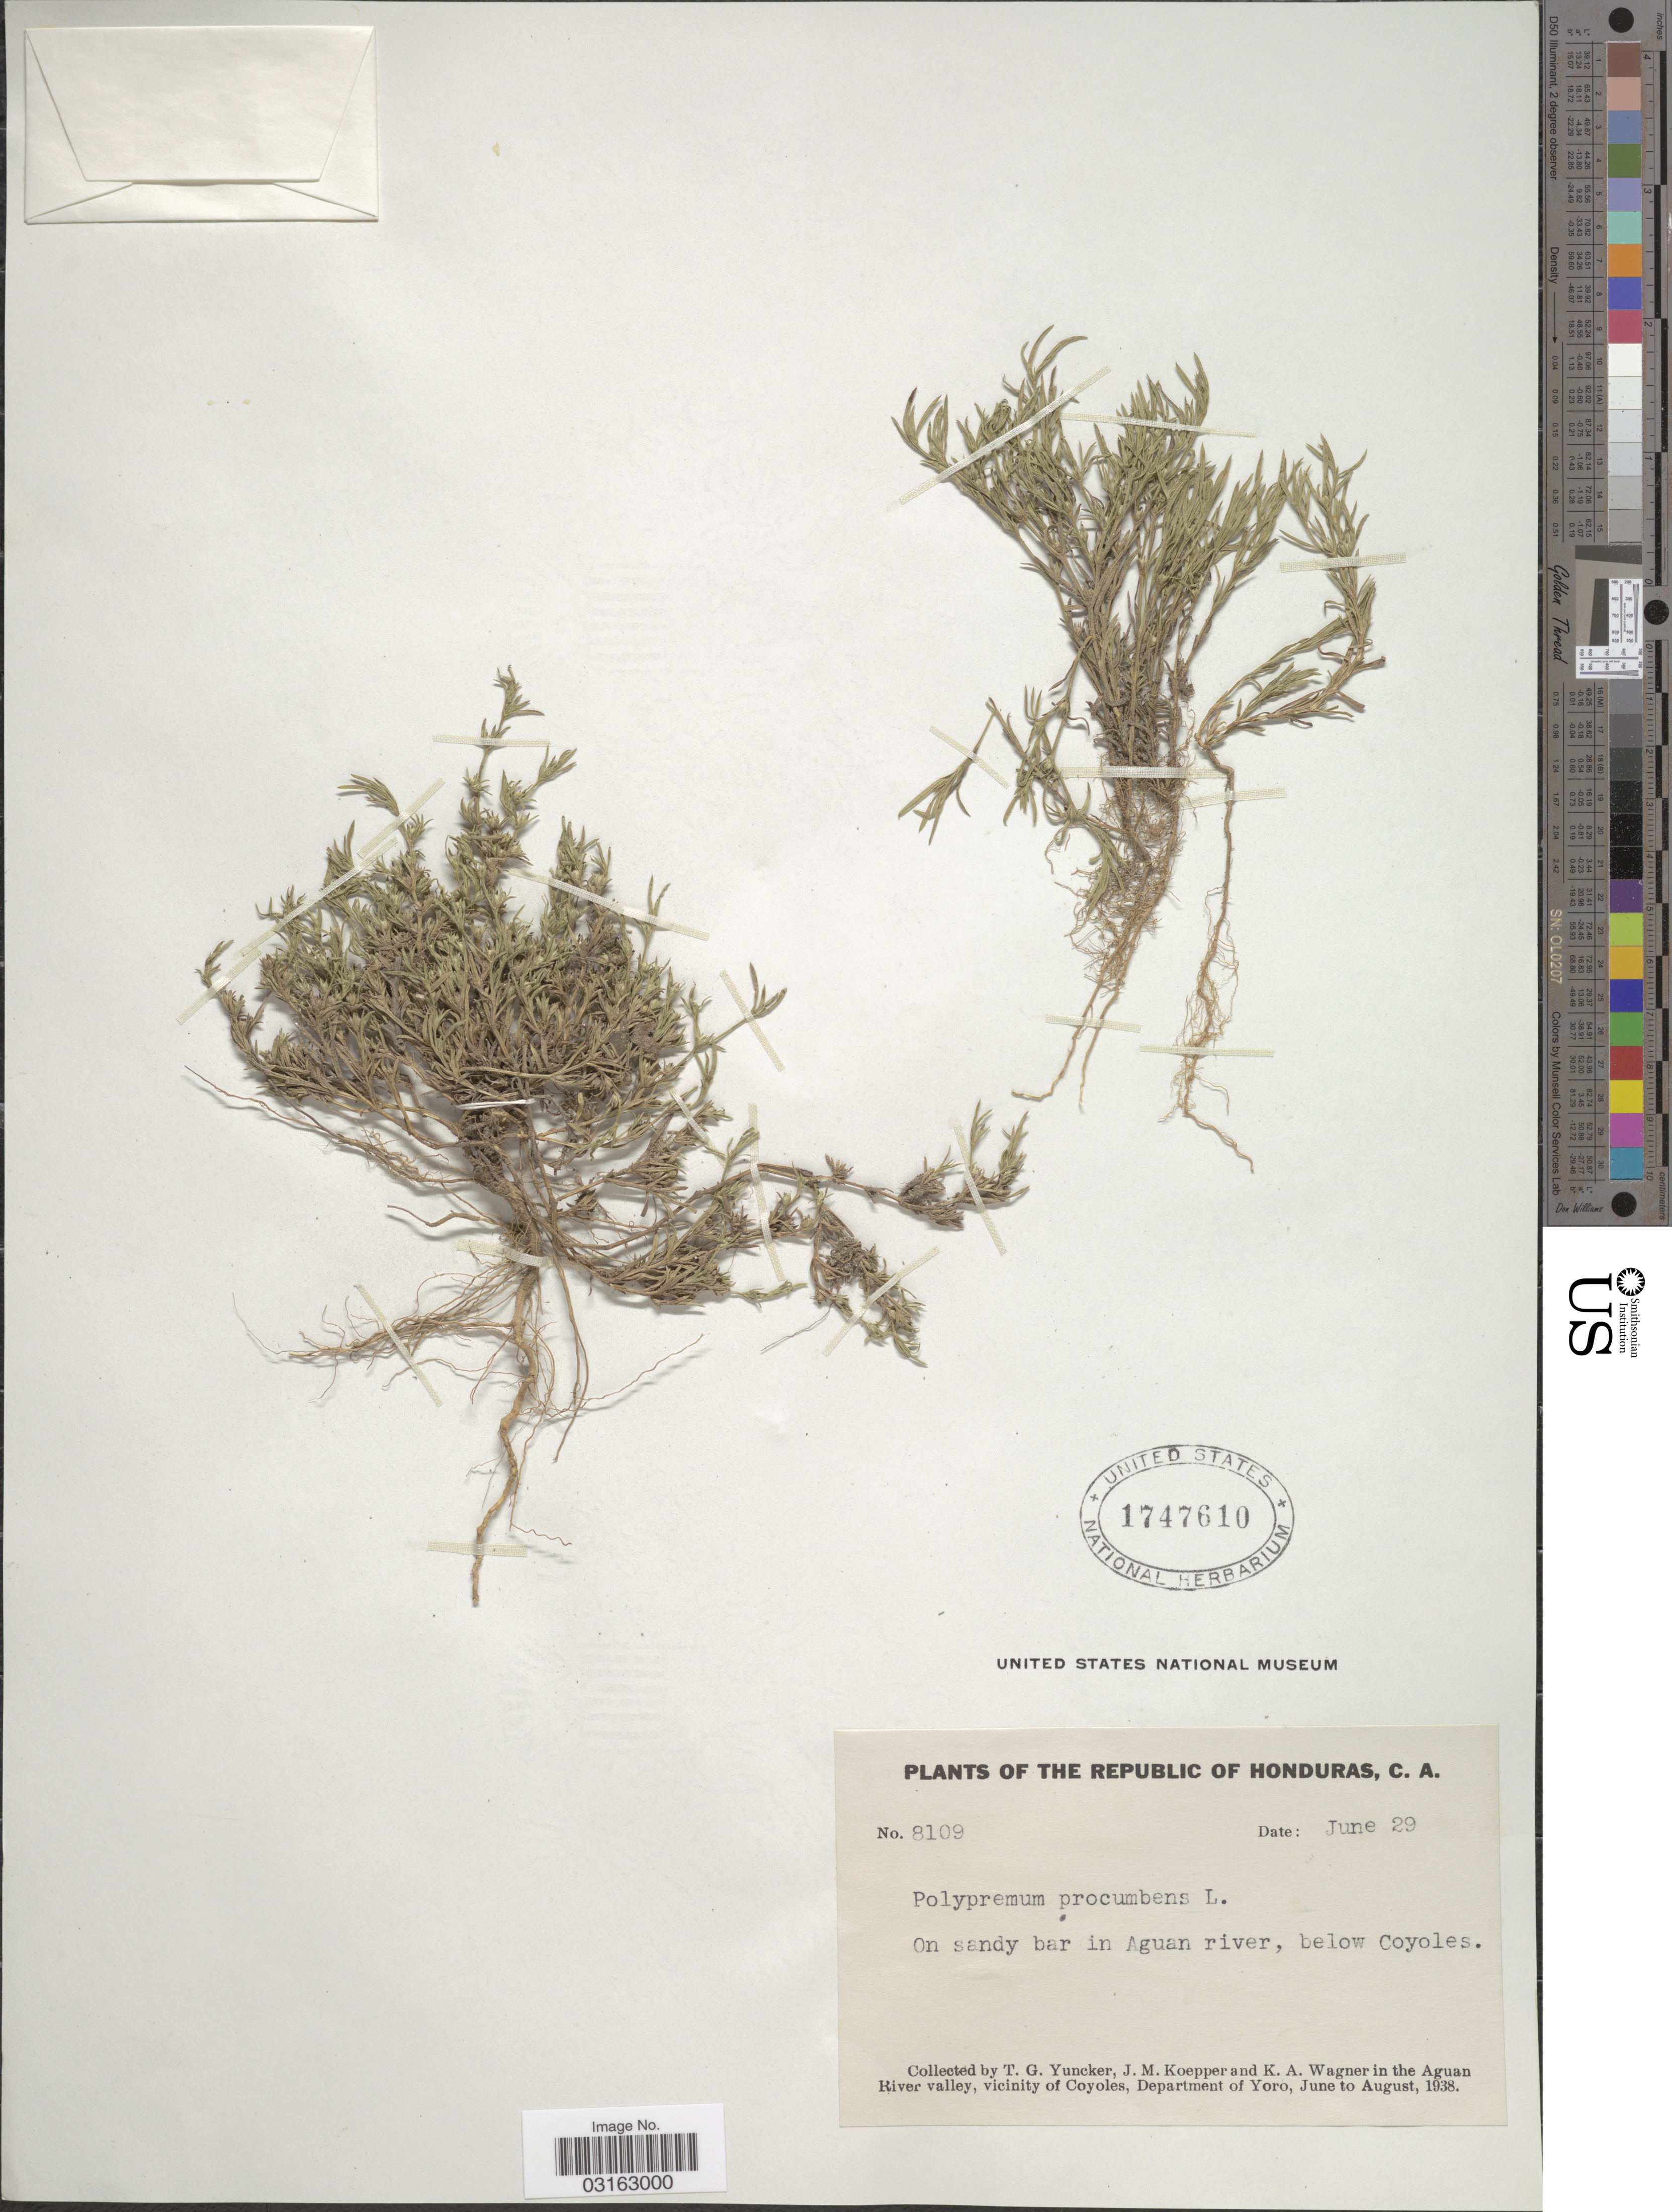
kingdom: Plantae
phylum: Tracheophyta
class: Magnoliopsida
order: Lamiales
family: Tetrachondraceae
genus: Polypremum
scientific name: Polypremum procumbens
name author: L.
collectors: T. G. Yuncker, J. M. Koepper & K. A. Wagner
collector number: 8109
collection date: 1938-06-29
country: Honduras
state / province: Yoro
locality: On sandy bar in Aguan river, below Coyoles. In the Aguan River Valley, vicinity of Coyoles, Department of Yoro.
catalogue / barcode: US 1747610